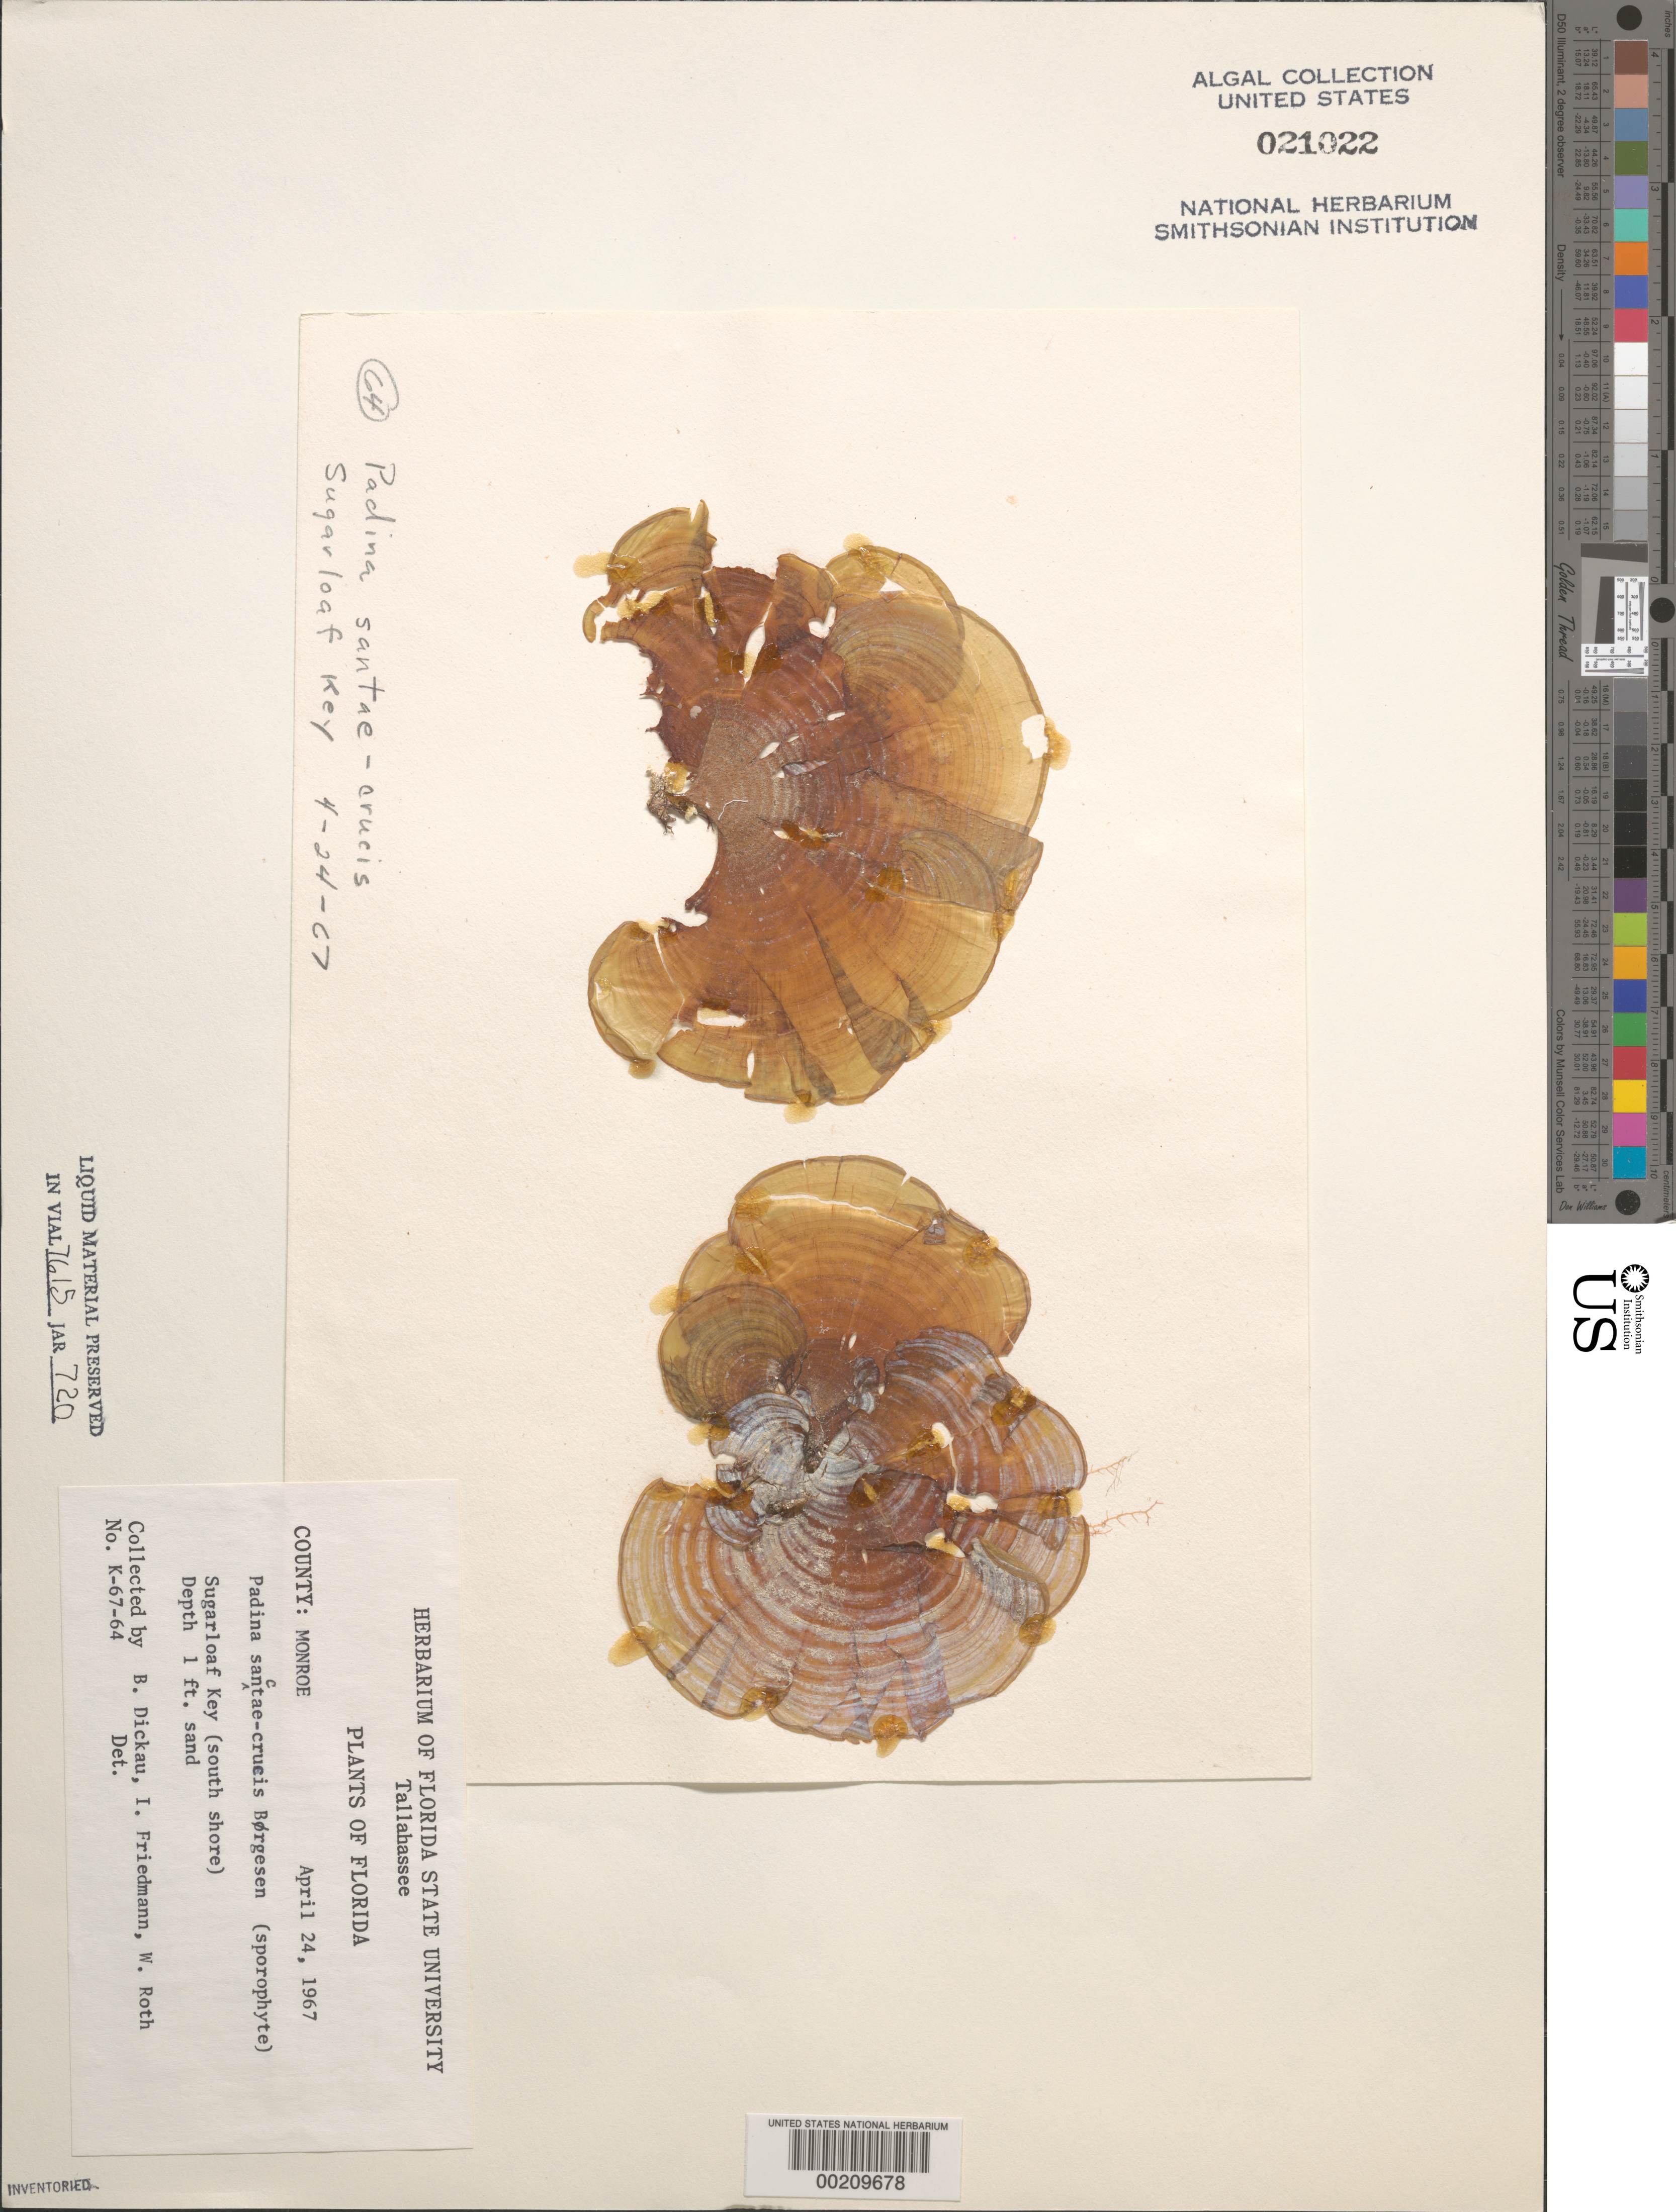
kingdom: Chromista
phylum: Ochrophyta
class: Phaeophyceae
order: Dictyotales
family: Dictyotaceae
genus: Padina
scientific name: Padina sanctae-crucis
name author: Børgesen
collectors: B. Dickau, E. Friedmann & W. C. Roth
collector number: K-67-64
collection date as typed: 24 Apr 1967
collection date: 1967-04-24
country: United States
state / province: Florida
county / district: Monroe County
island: Sugarloaf Key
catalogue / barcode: US 21022